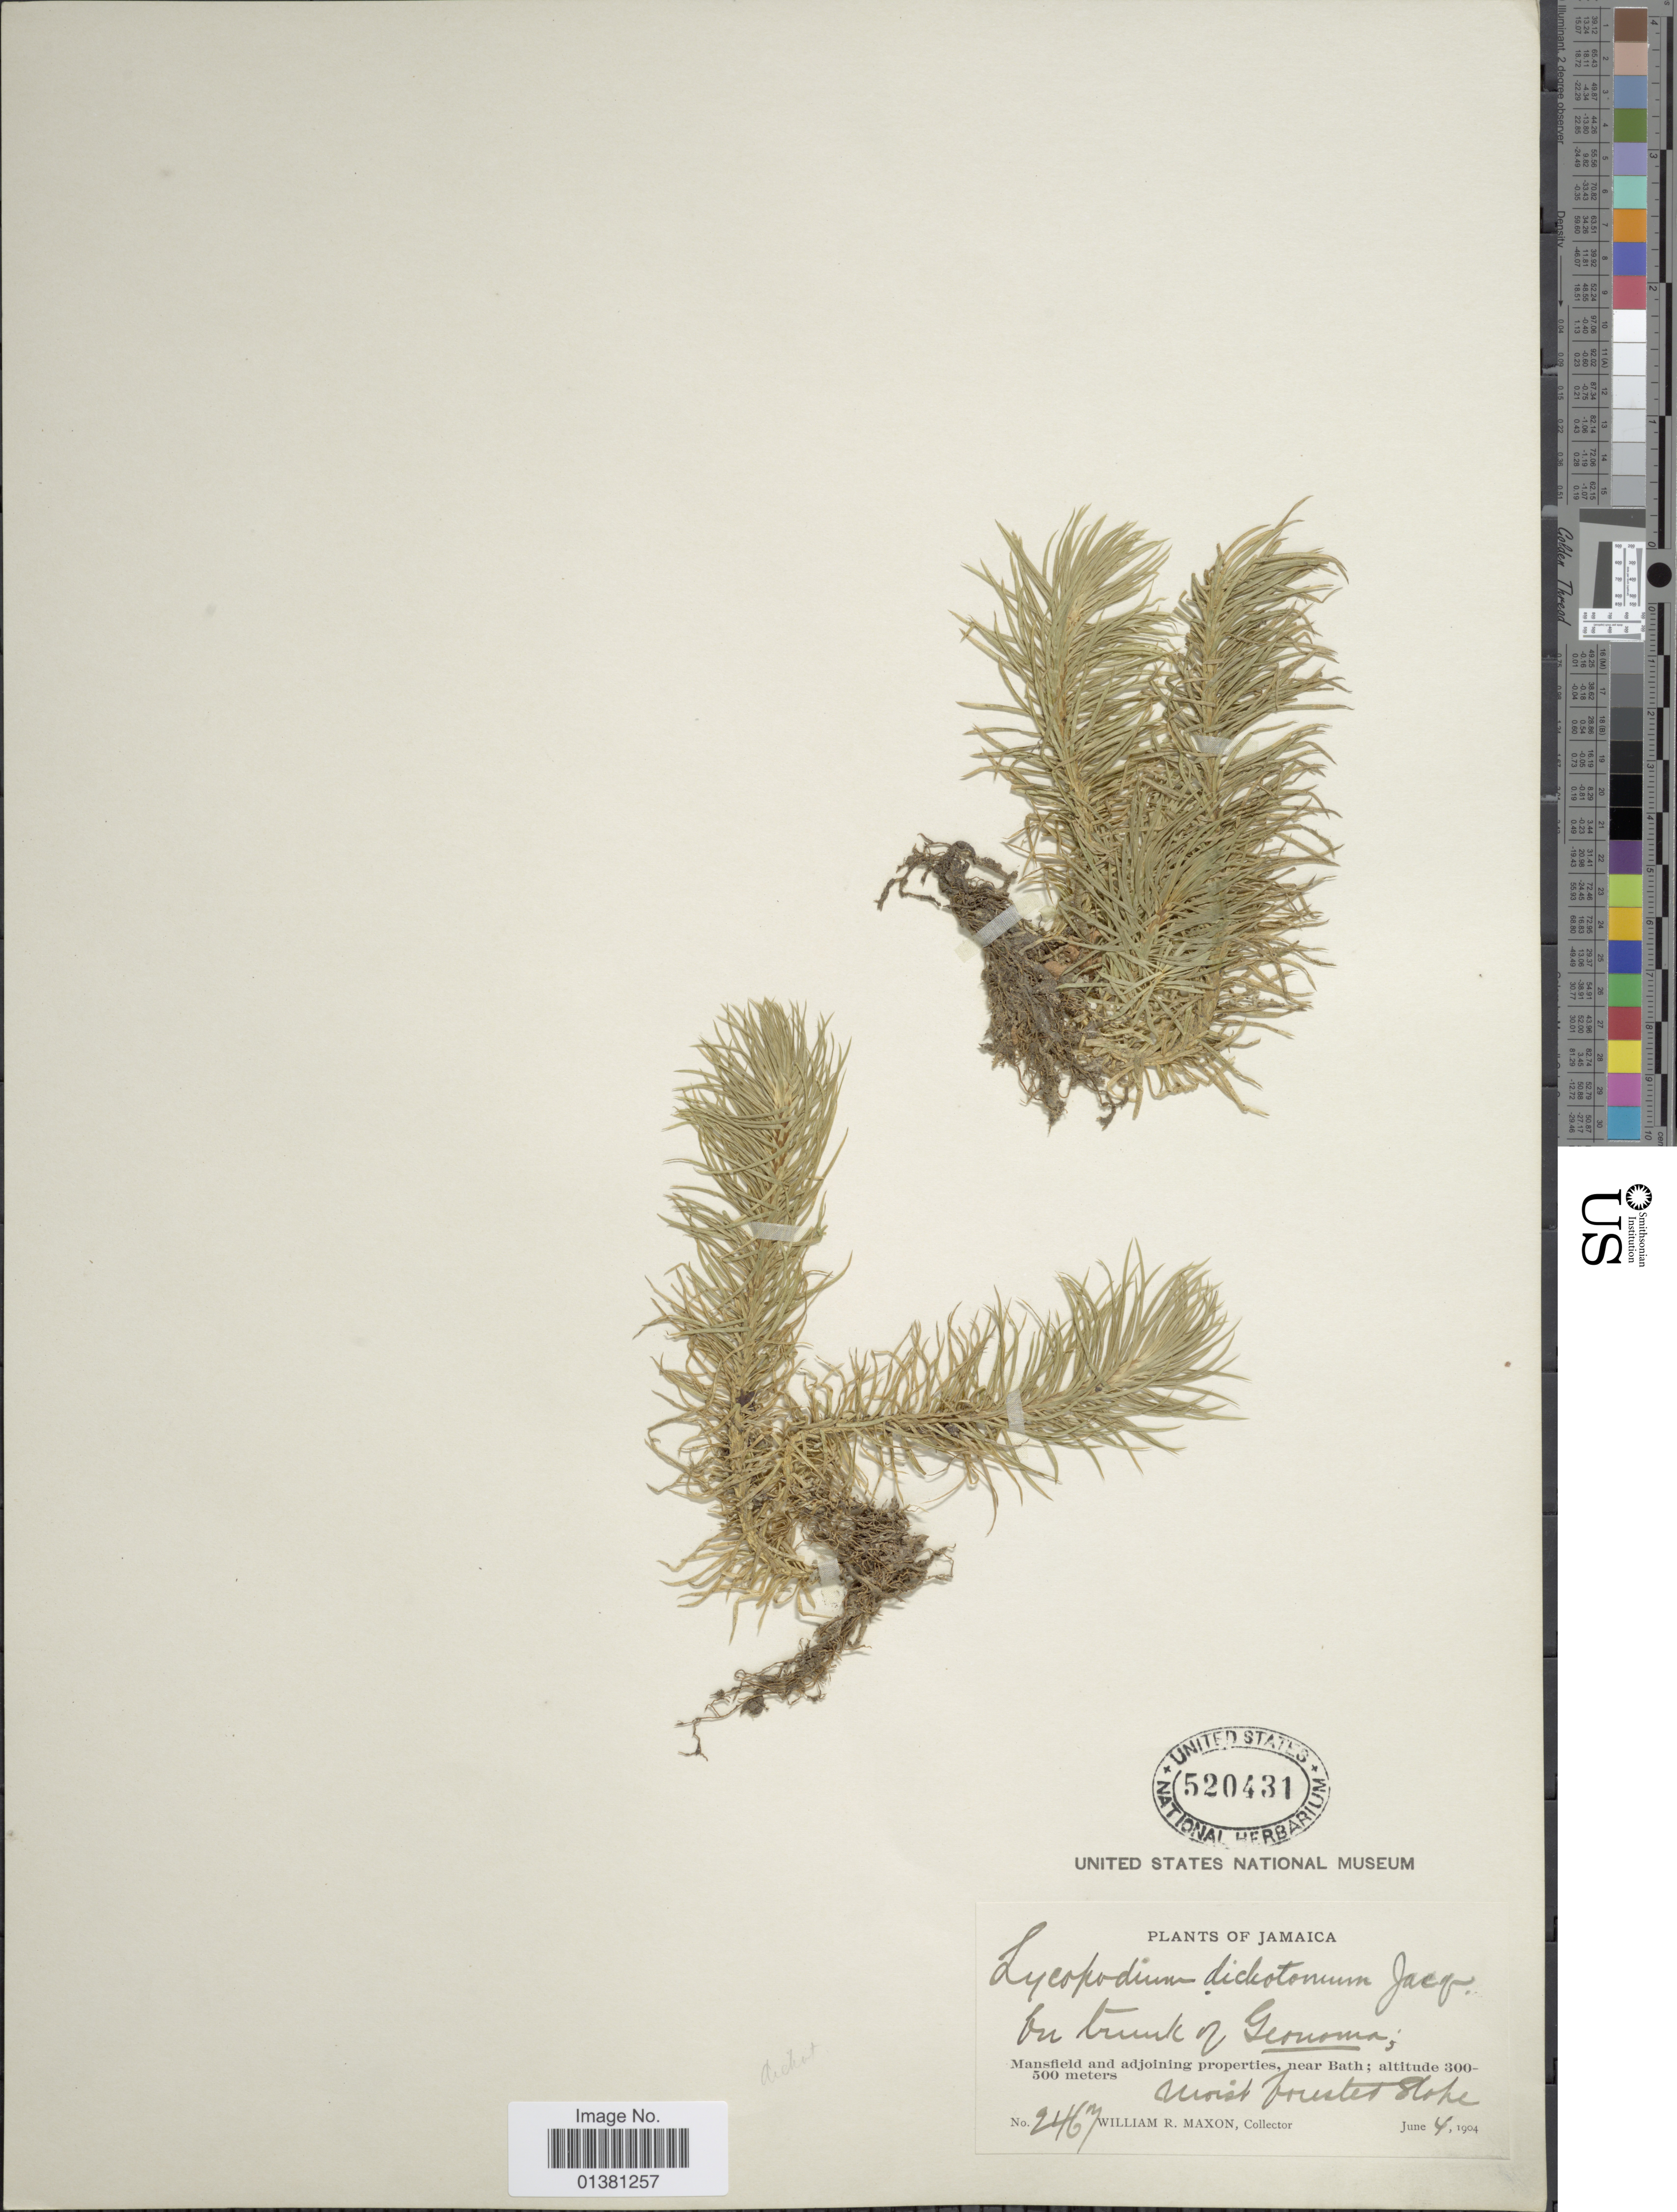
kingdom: Plantae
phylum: Tracheophyta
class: Lycopodiopsida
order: Lycopodiales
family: Lycopodiaceae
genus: Phlegmariurus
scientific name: Phlegmariurus dichotomus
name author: (Jacq.) W.H. Wagner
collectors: W. R. Maxon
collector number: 2467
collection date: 1904-06-04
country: Jamaica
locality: Mansfield and adjoinproperties, near Bath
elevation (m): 300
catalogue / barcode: US 520431